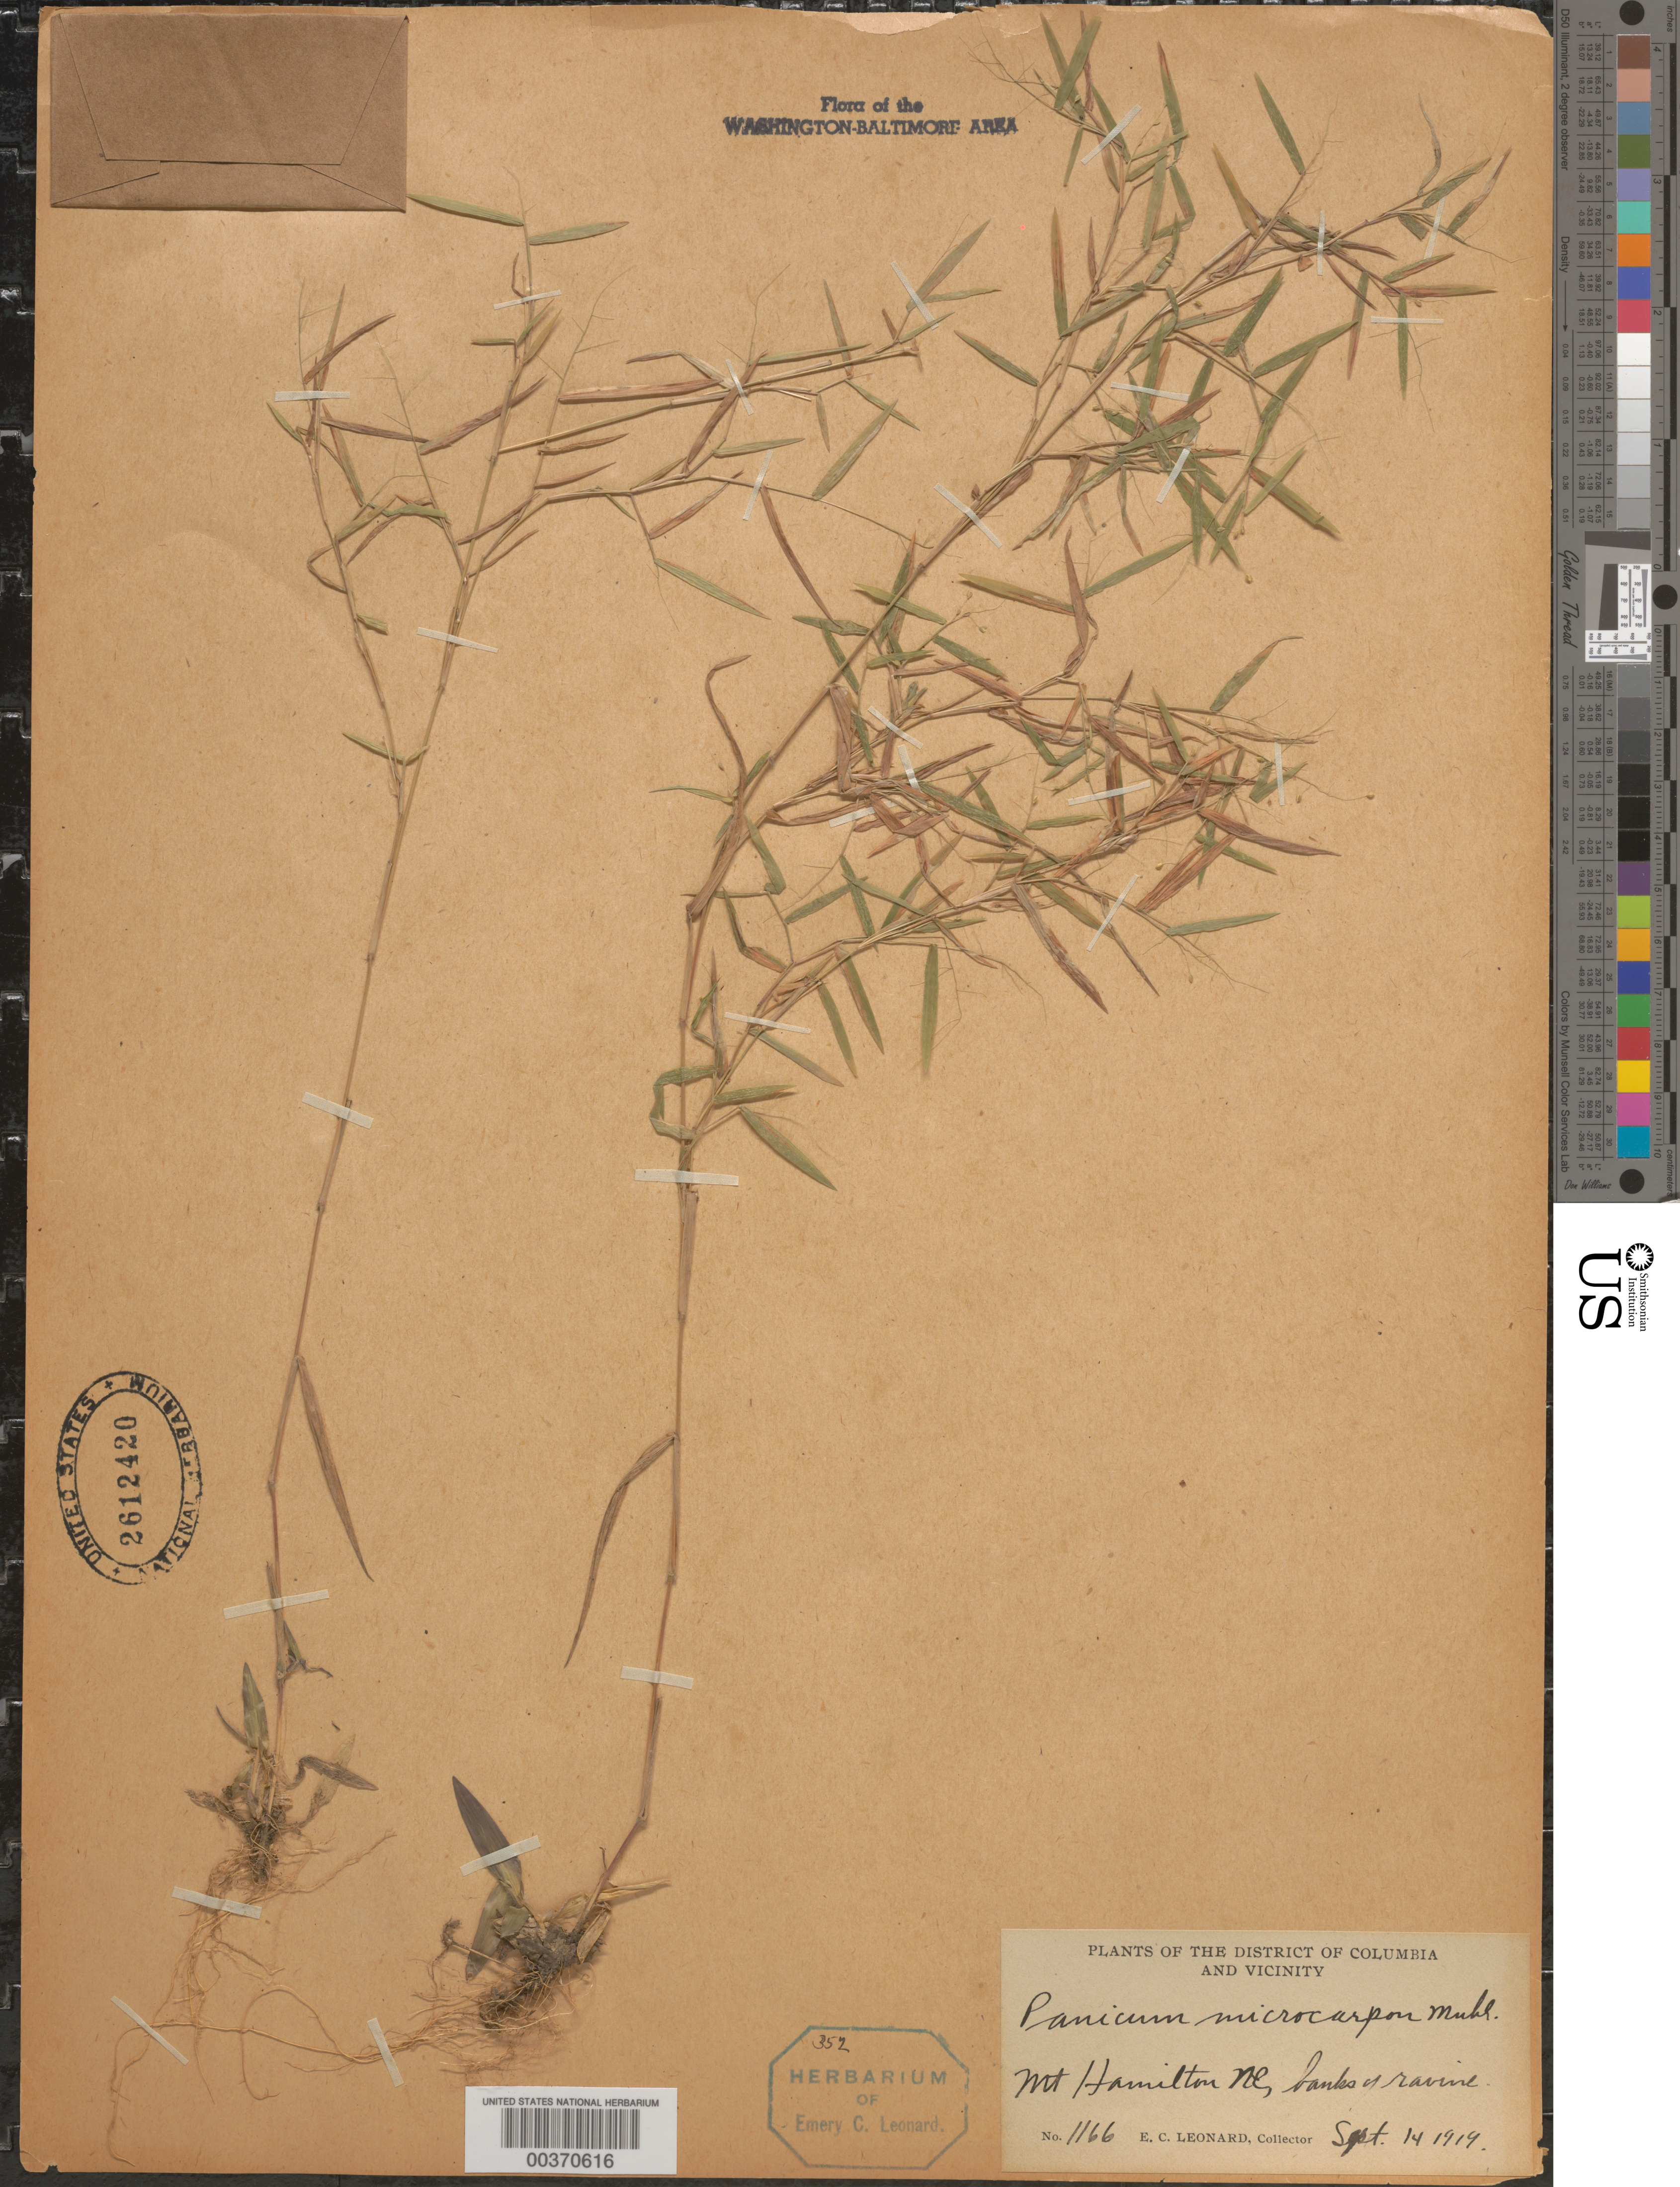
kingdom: Plantae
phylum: Tracheophyta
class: Liliopsida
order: Poales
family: Poaceae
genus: Dichanthelium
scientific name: Dichanthelium dichotomum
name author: (L.) Gould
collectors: E. C. Leonard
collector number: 1166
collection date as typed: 14 Sep 1919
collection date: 1919-09-14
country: United States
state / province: District of Columbia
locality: Mount Hamilton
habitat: Banks of ravine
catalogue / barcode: US 2612420